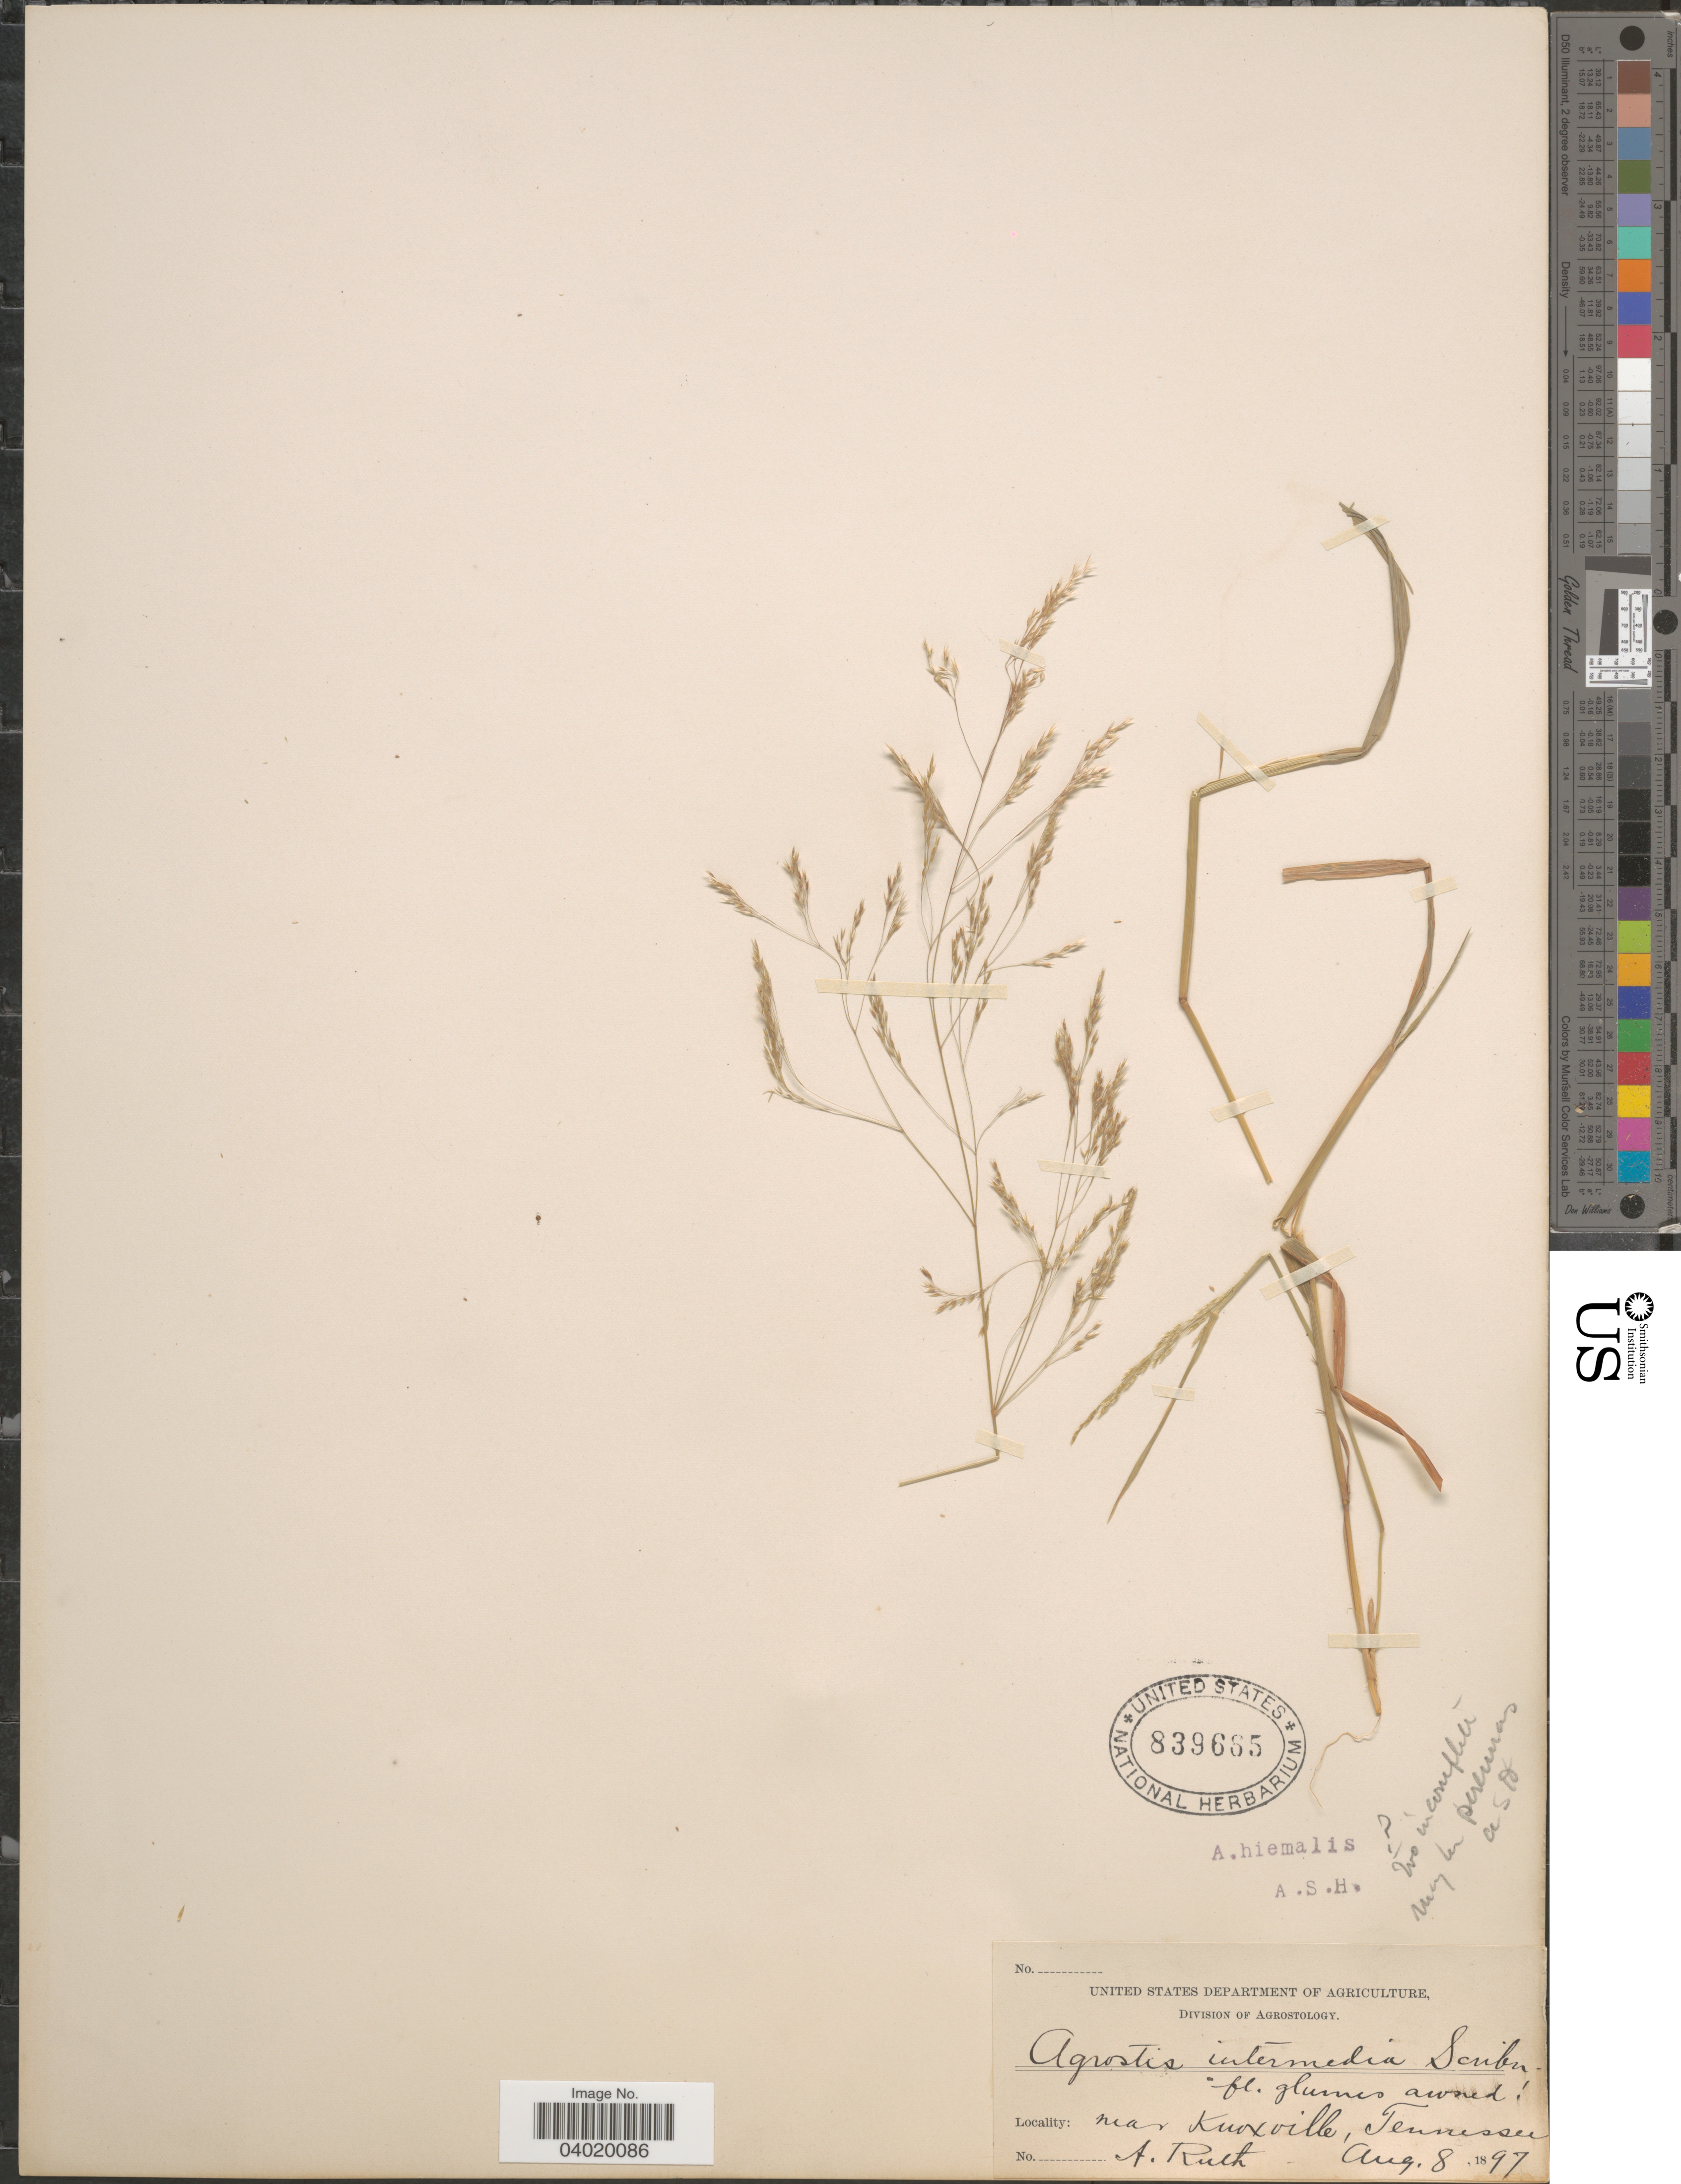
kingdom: Plantae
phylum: Tracheophyta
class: Liliopsida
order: Poales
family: Poaceae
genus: Agrostis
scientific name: Agrostis hyemalis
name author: (Walter) Britton et al.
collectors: A. Ruth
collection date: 1897-08-08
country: United States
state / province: Tennessee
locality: Near Knoxville.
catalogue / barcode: US 839665